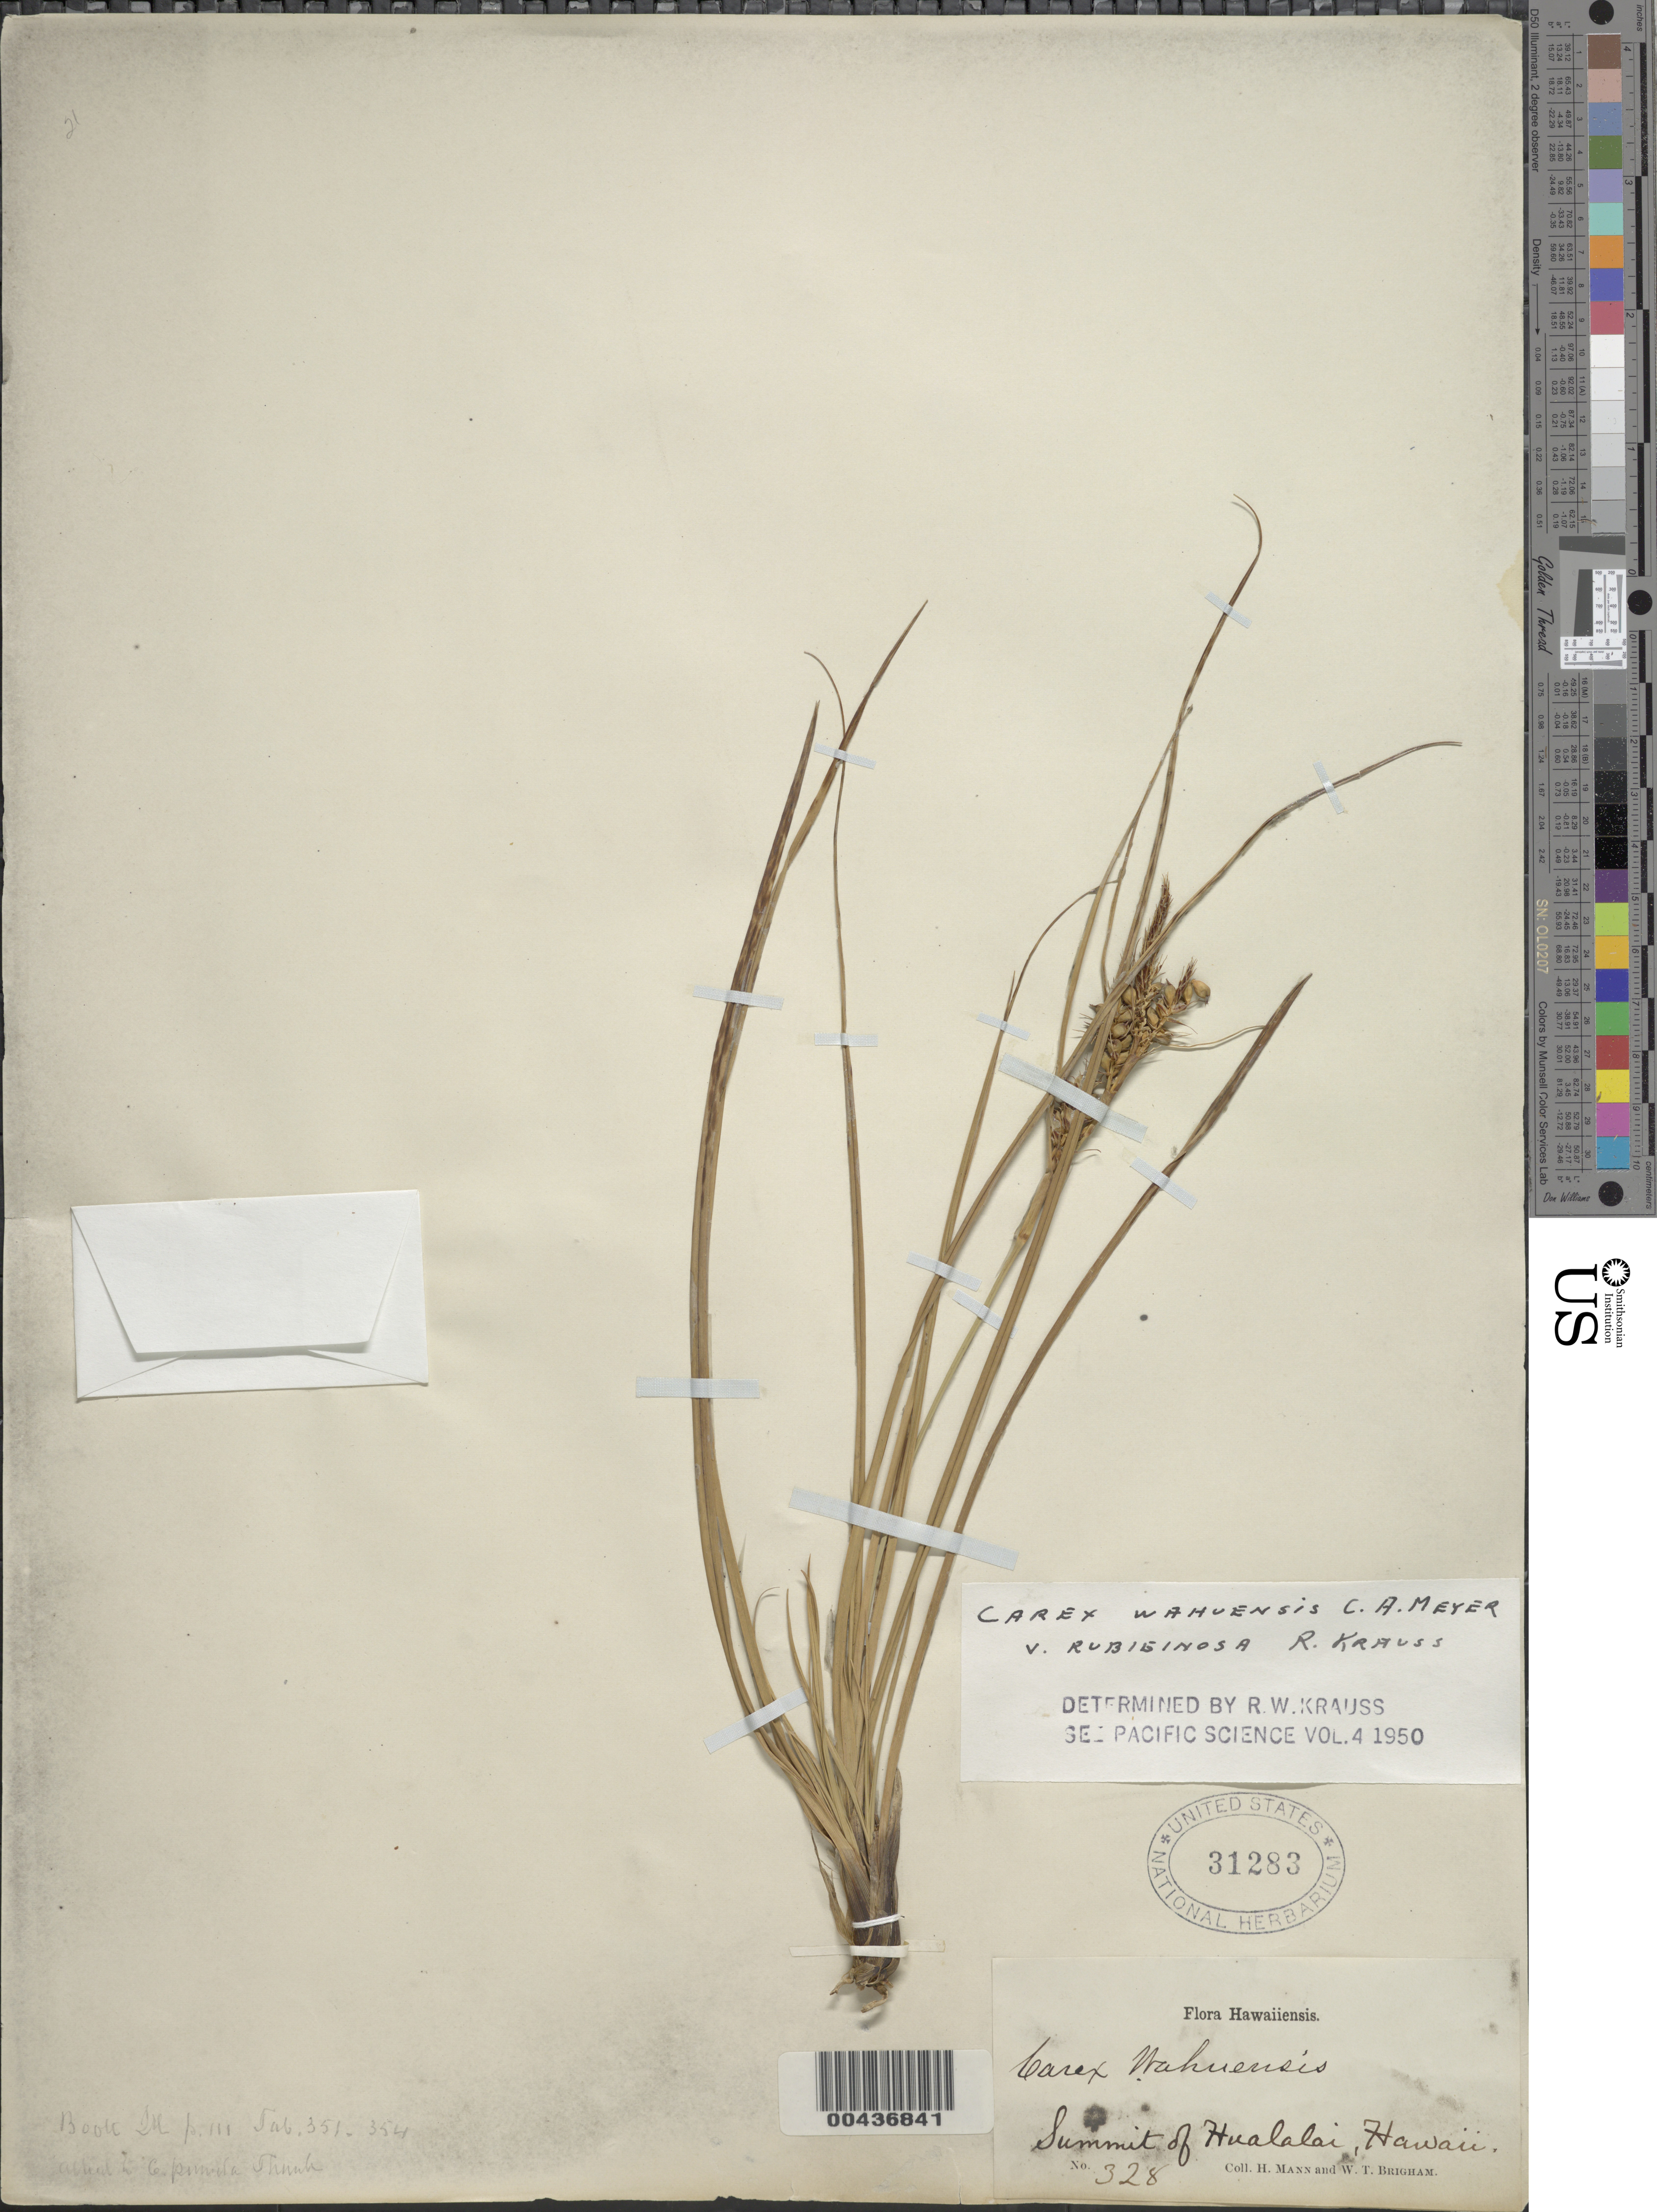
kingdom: Plantae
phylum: Tracheophyta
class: Liliopsida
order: Poales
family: Cyperaceae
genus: Carex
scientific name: Carex wahuensis subsp. rubiginosa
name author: (R.W. Krauss) T. Koyama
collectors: H. Mann & W. T. Brigham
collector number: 328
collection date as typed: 1900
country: United States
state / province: Hawaii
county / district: Hawaii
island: Hawaii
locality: Summit of Hualalai, Hawaii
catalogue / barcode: US 31283